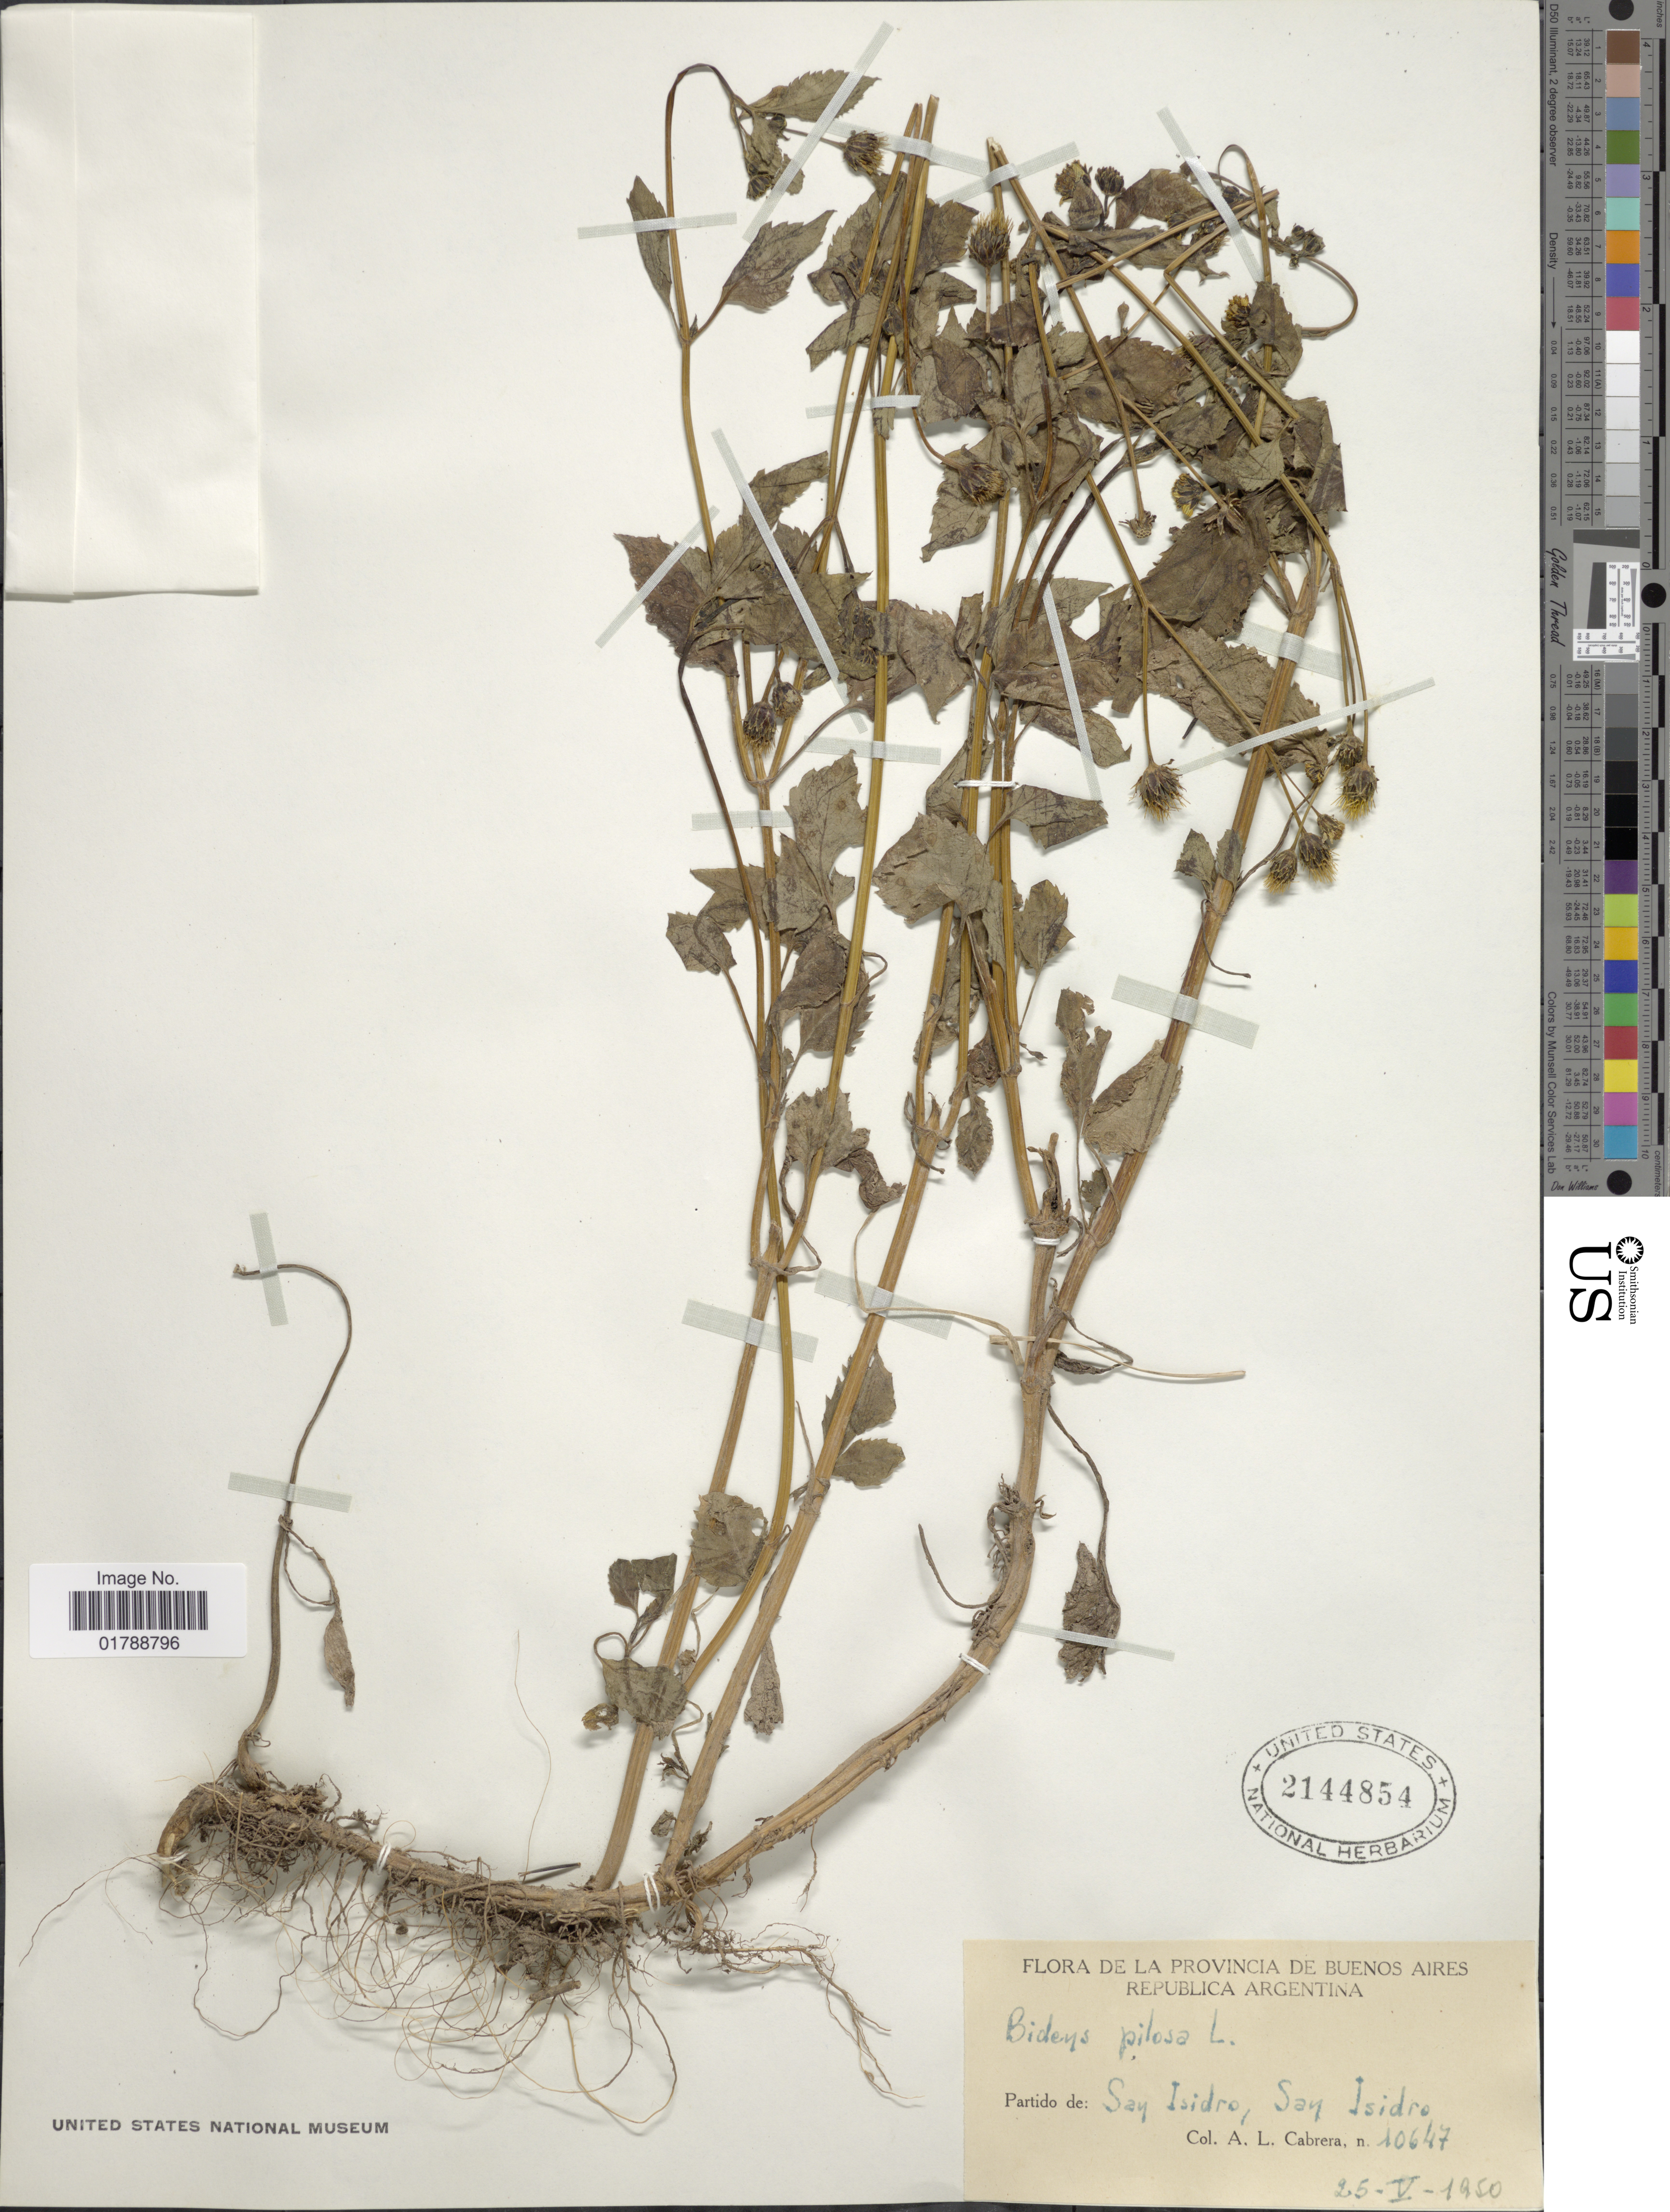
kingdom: Plantae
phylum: Tracheophyta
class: Magnoliopsida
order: Asterales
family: Asteraceae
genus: Bidens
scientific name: Bidens pilosa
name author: L.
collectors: A. L. Cabrera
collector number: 10647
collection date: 1950-05-25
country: Argentina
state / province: Buenos Aires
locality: Partido de: San Isidro, San Isidro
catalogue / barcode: US 2144854